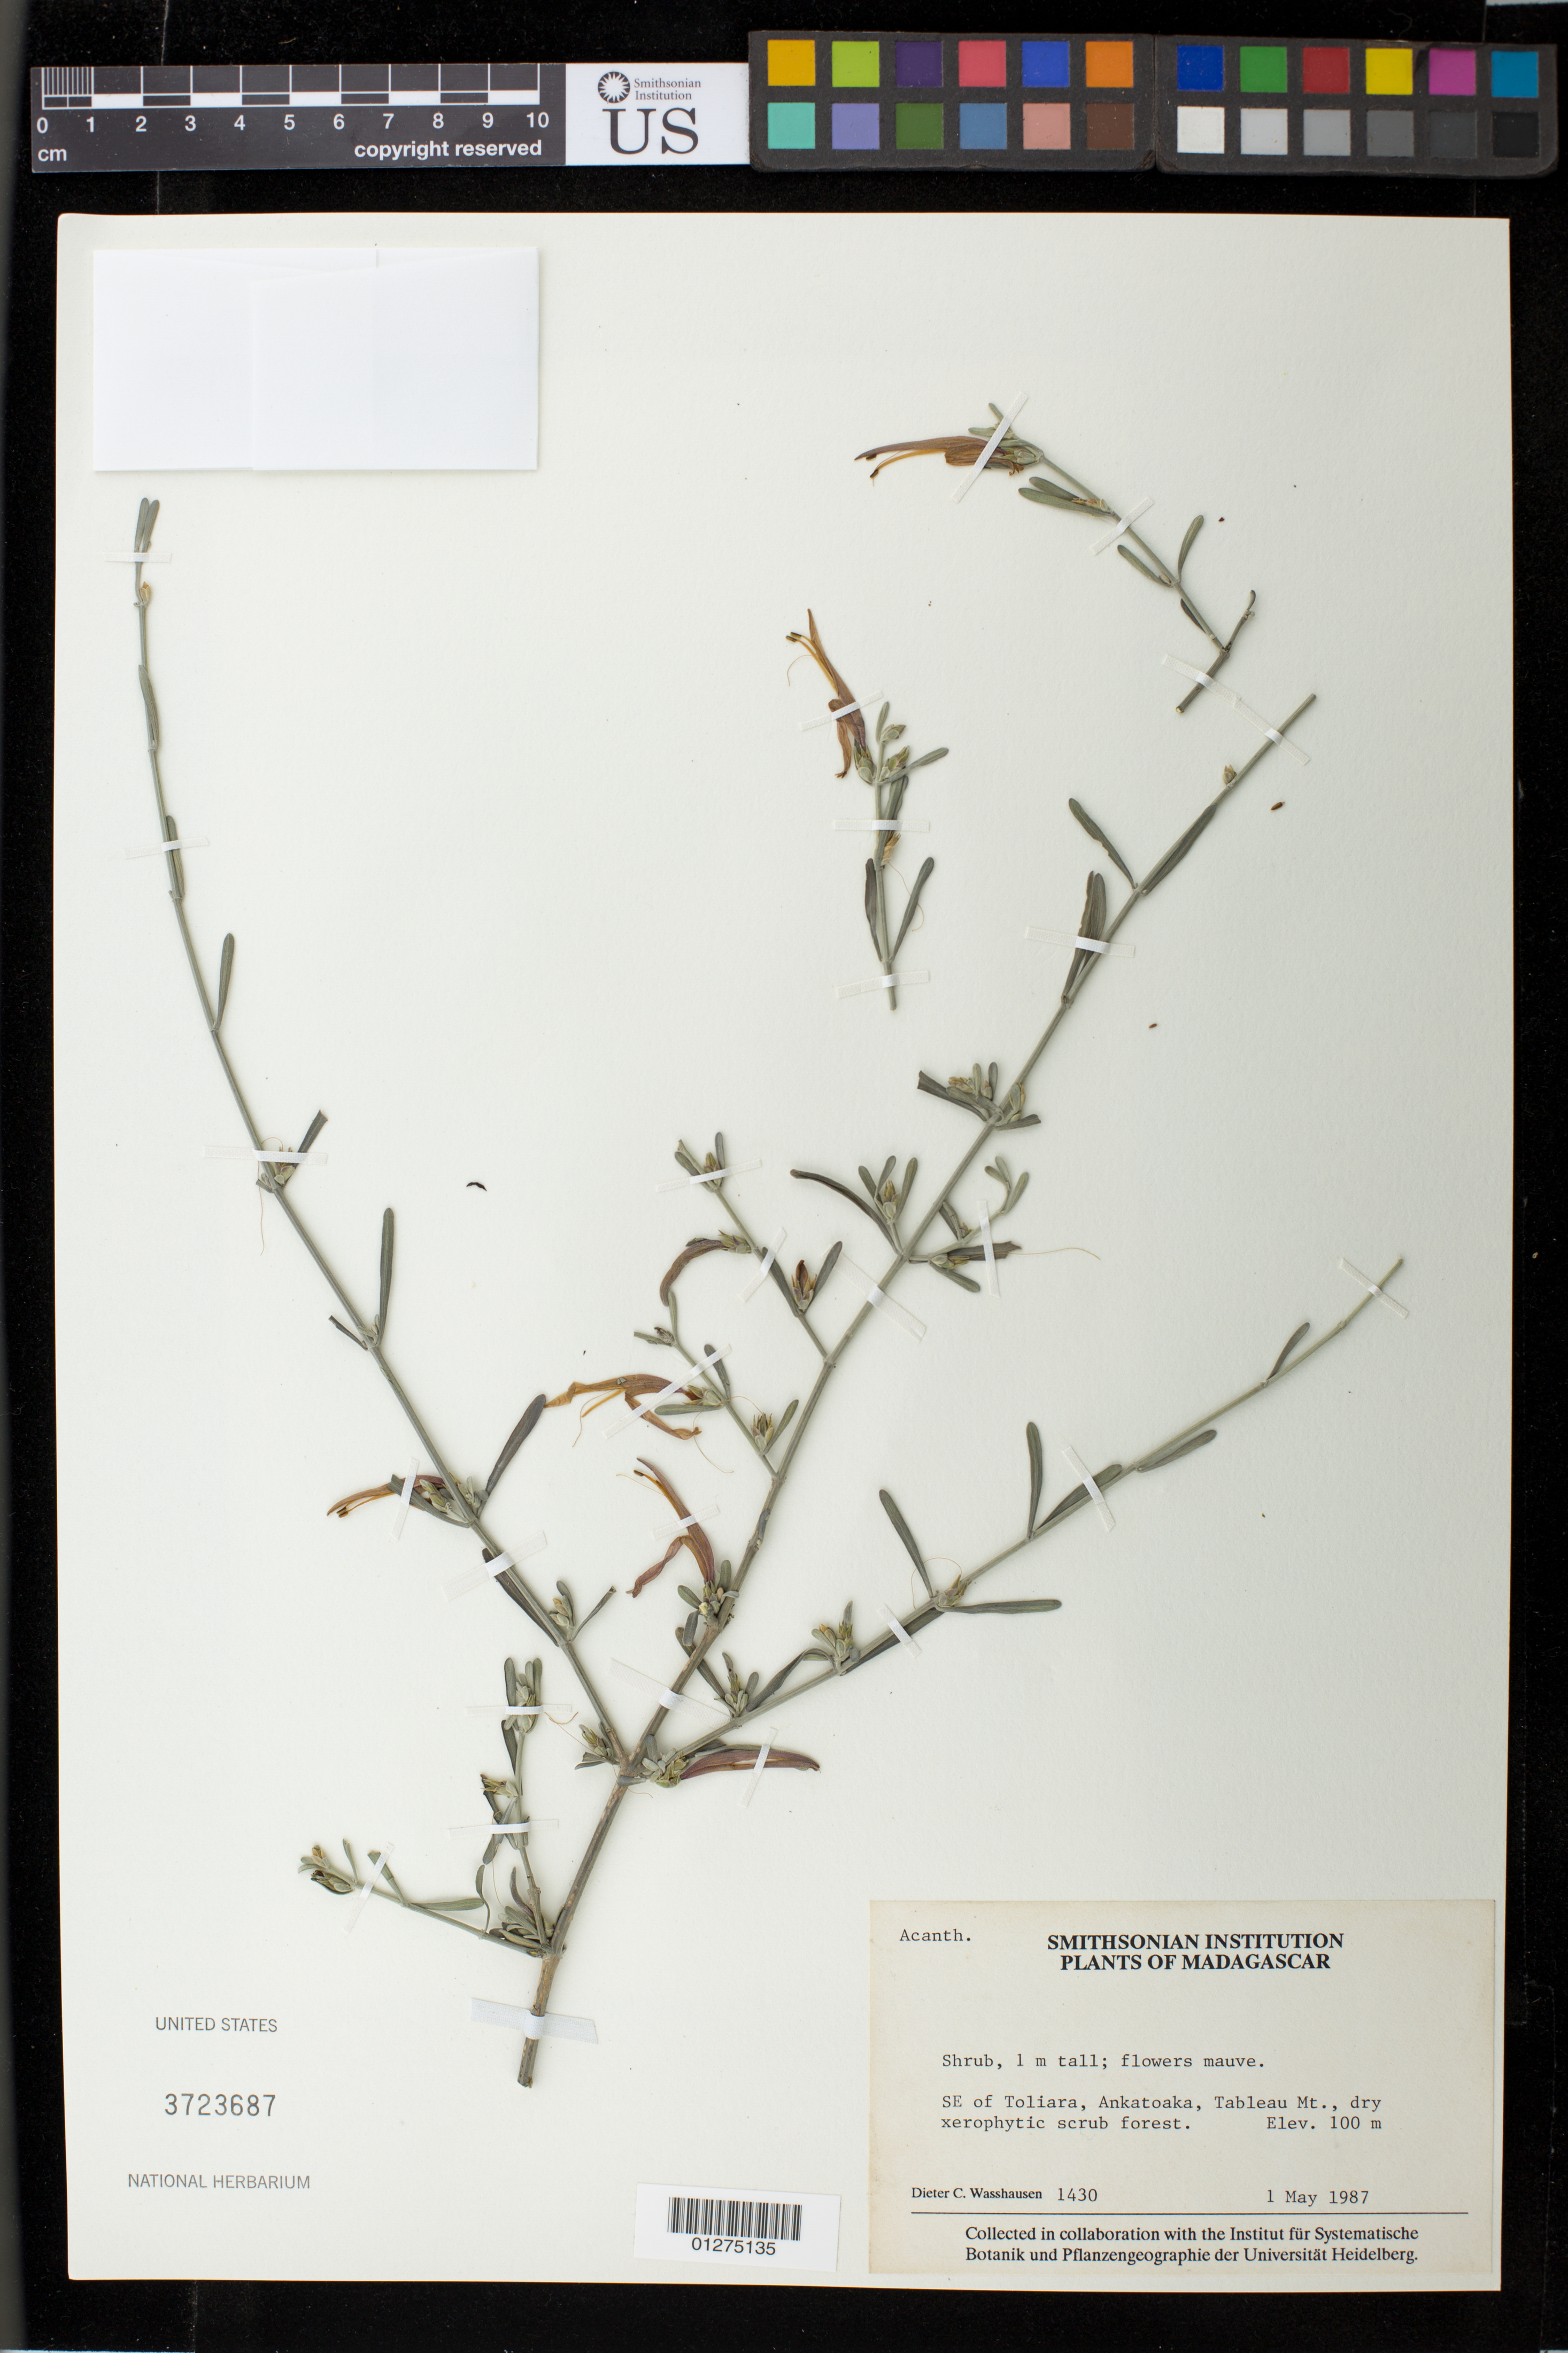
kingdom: Plantae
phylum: Tracheophyta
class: Magnoliopsida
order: Lamiales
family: Acanthaceae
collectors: D. C. Wasshausen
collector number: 1430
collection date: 1987-05-01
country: Madagascar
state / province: Atsimo-Andrefana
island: Madagascar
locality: SE of Toliara, Ankatoaka, Tableau Mt.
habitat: xerophytic scrub forest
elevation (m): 100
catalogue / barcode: US 3723687